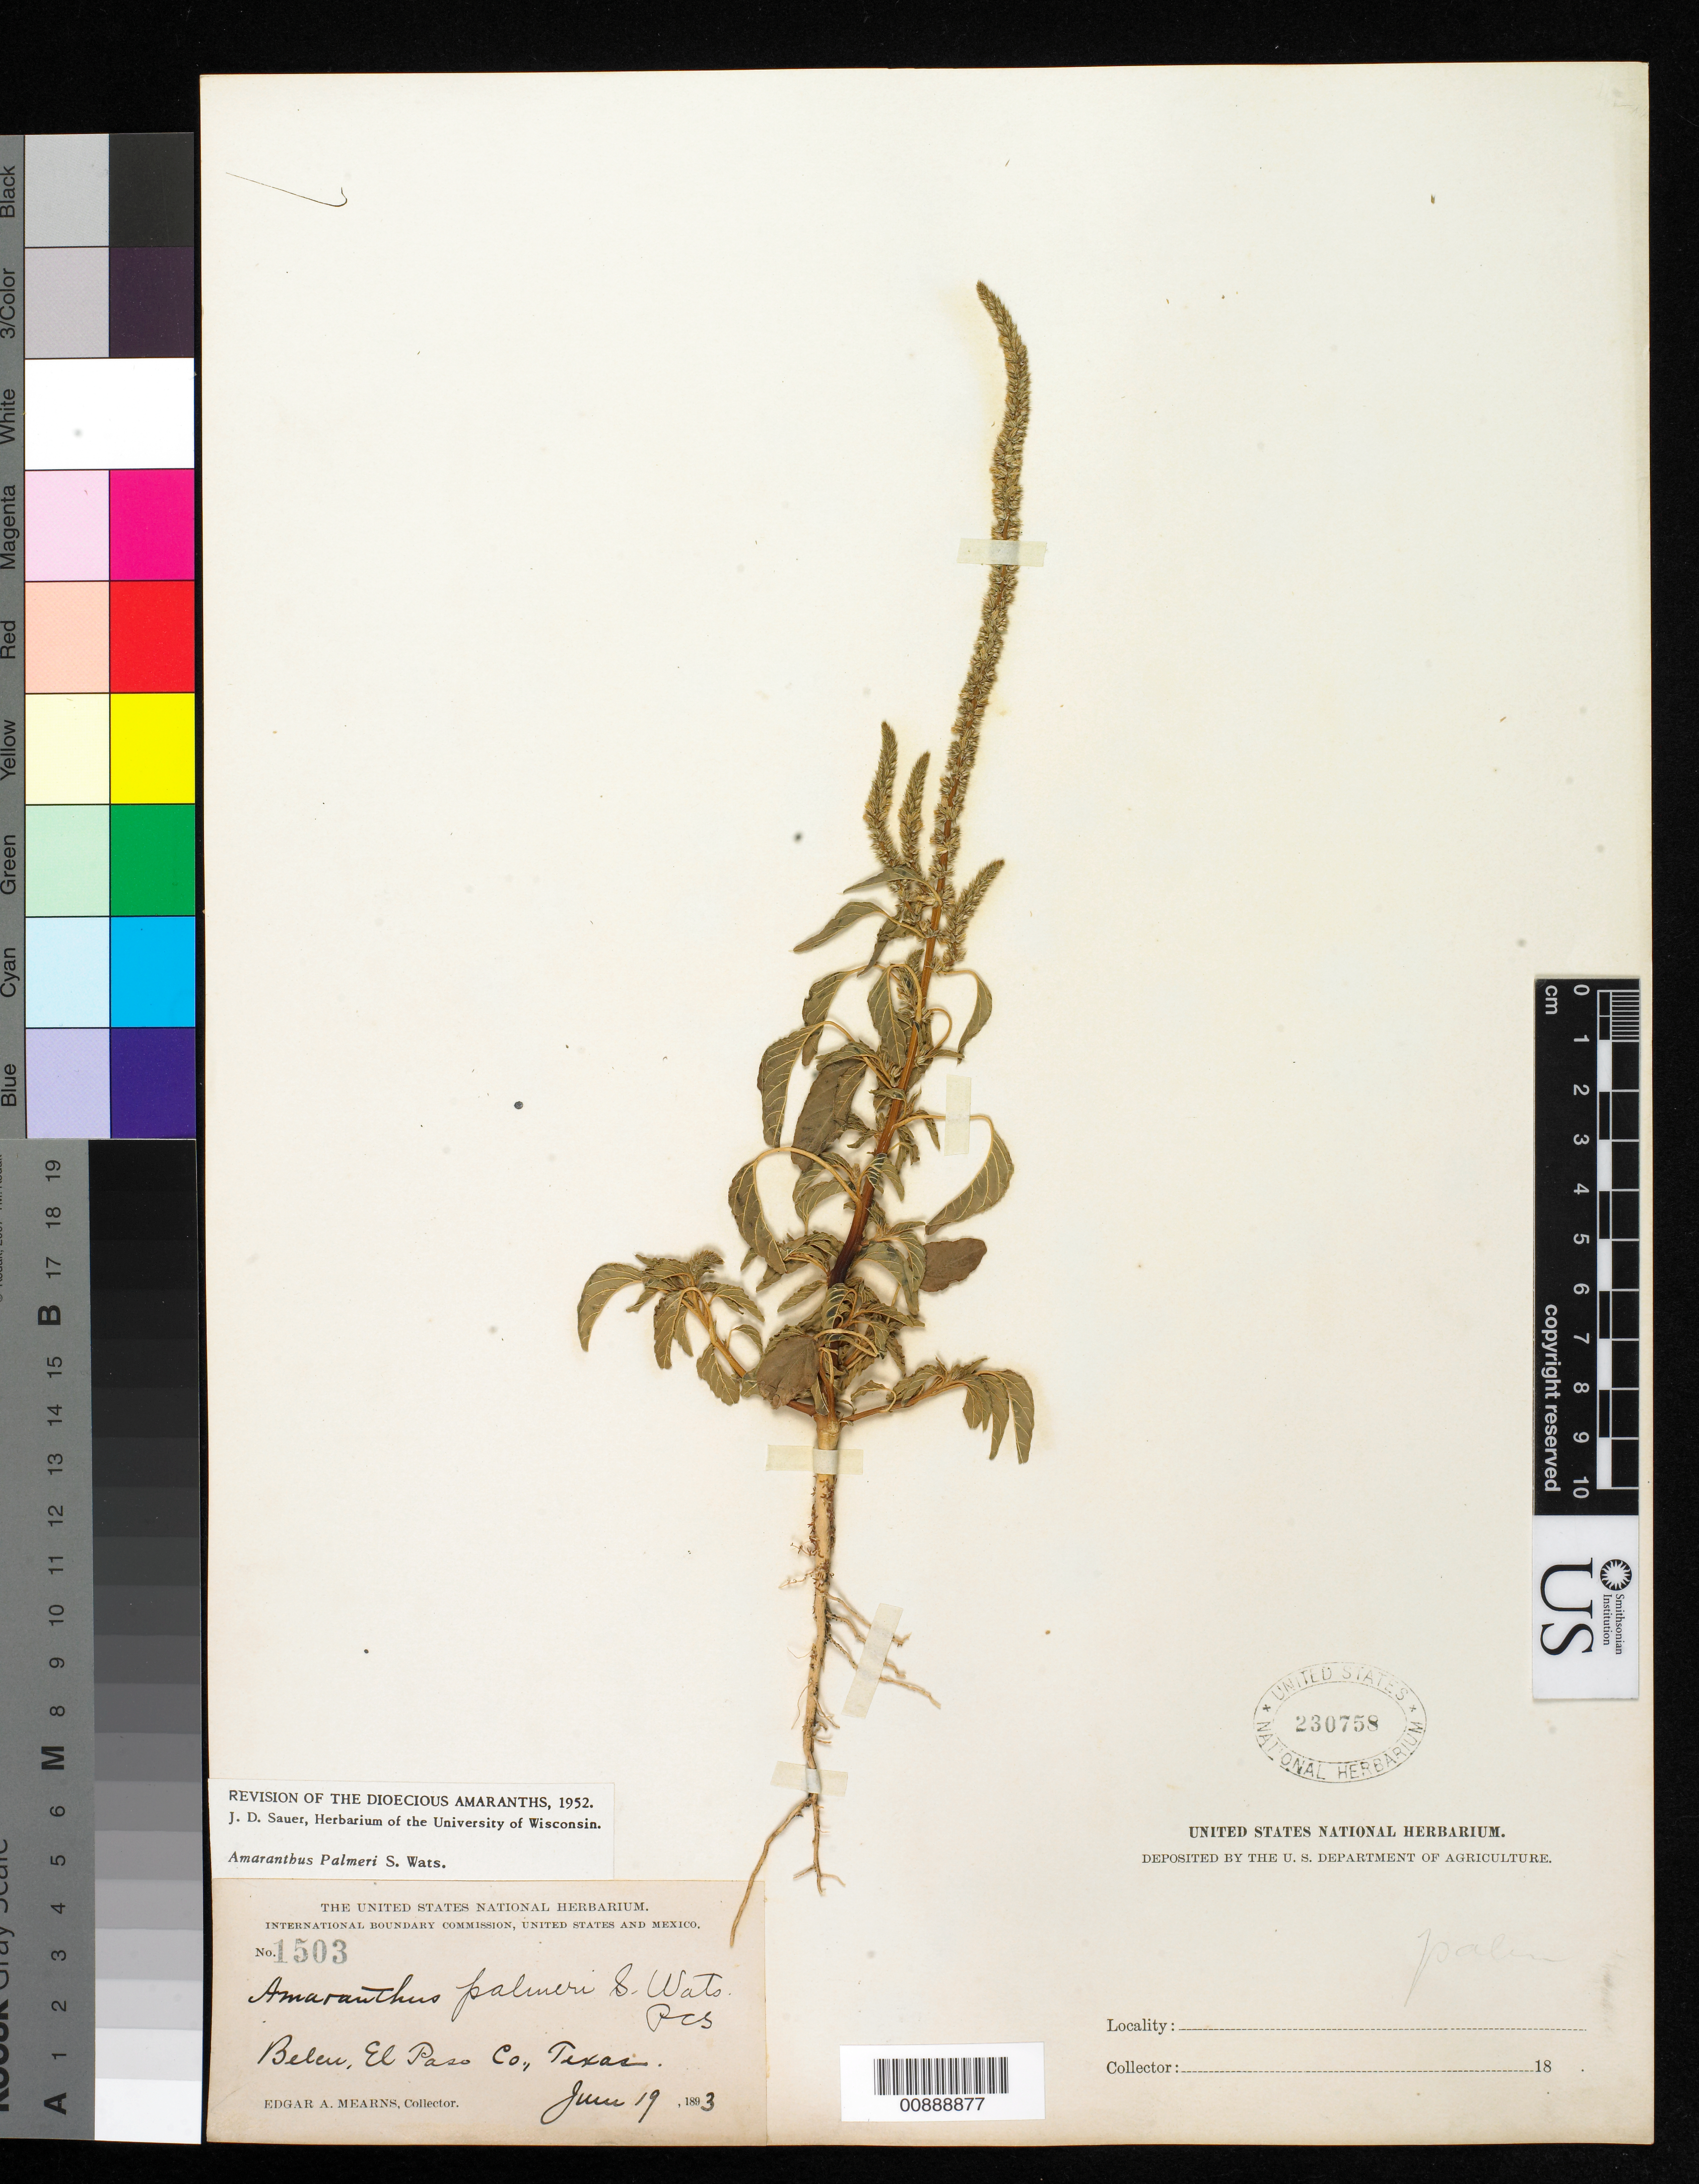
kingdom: Plantae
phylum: Tracheophyta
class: Magnoliopsida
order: Caryophyllales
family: Amaranthaceae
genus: Amaranthus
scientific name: Amaranthus palmeri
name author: S. Watson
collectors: E. A. Mearns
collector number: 1503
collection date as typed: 19 Jun 1893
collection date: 1893-06-19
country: United States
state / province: Texas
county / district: El Paso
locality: Belen, El Paso County, Texas.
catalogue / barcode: US 230758